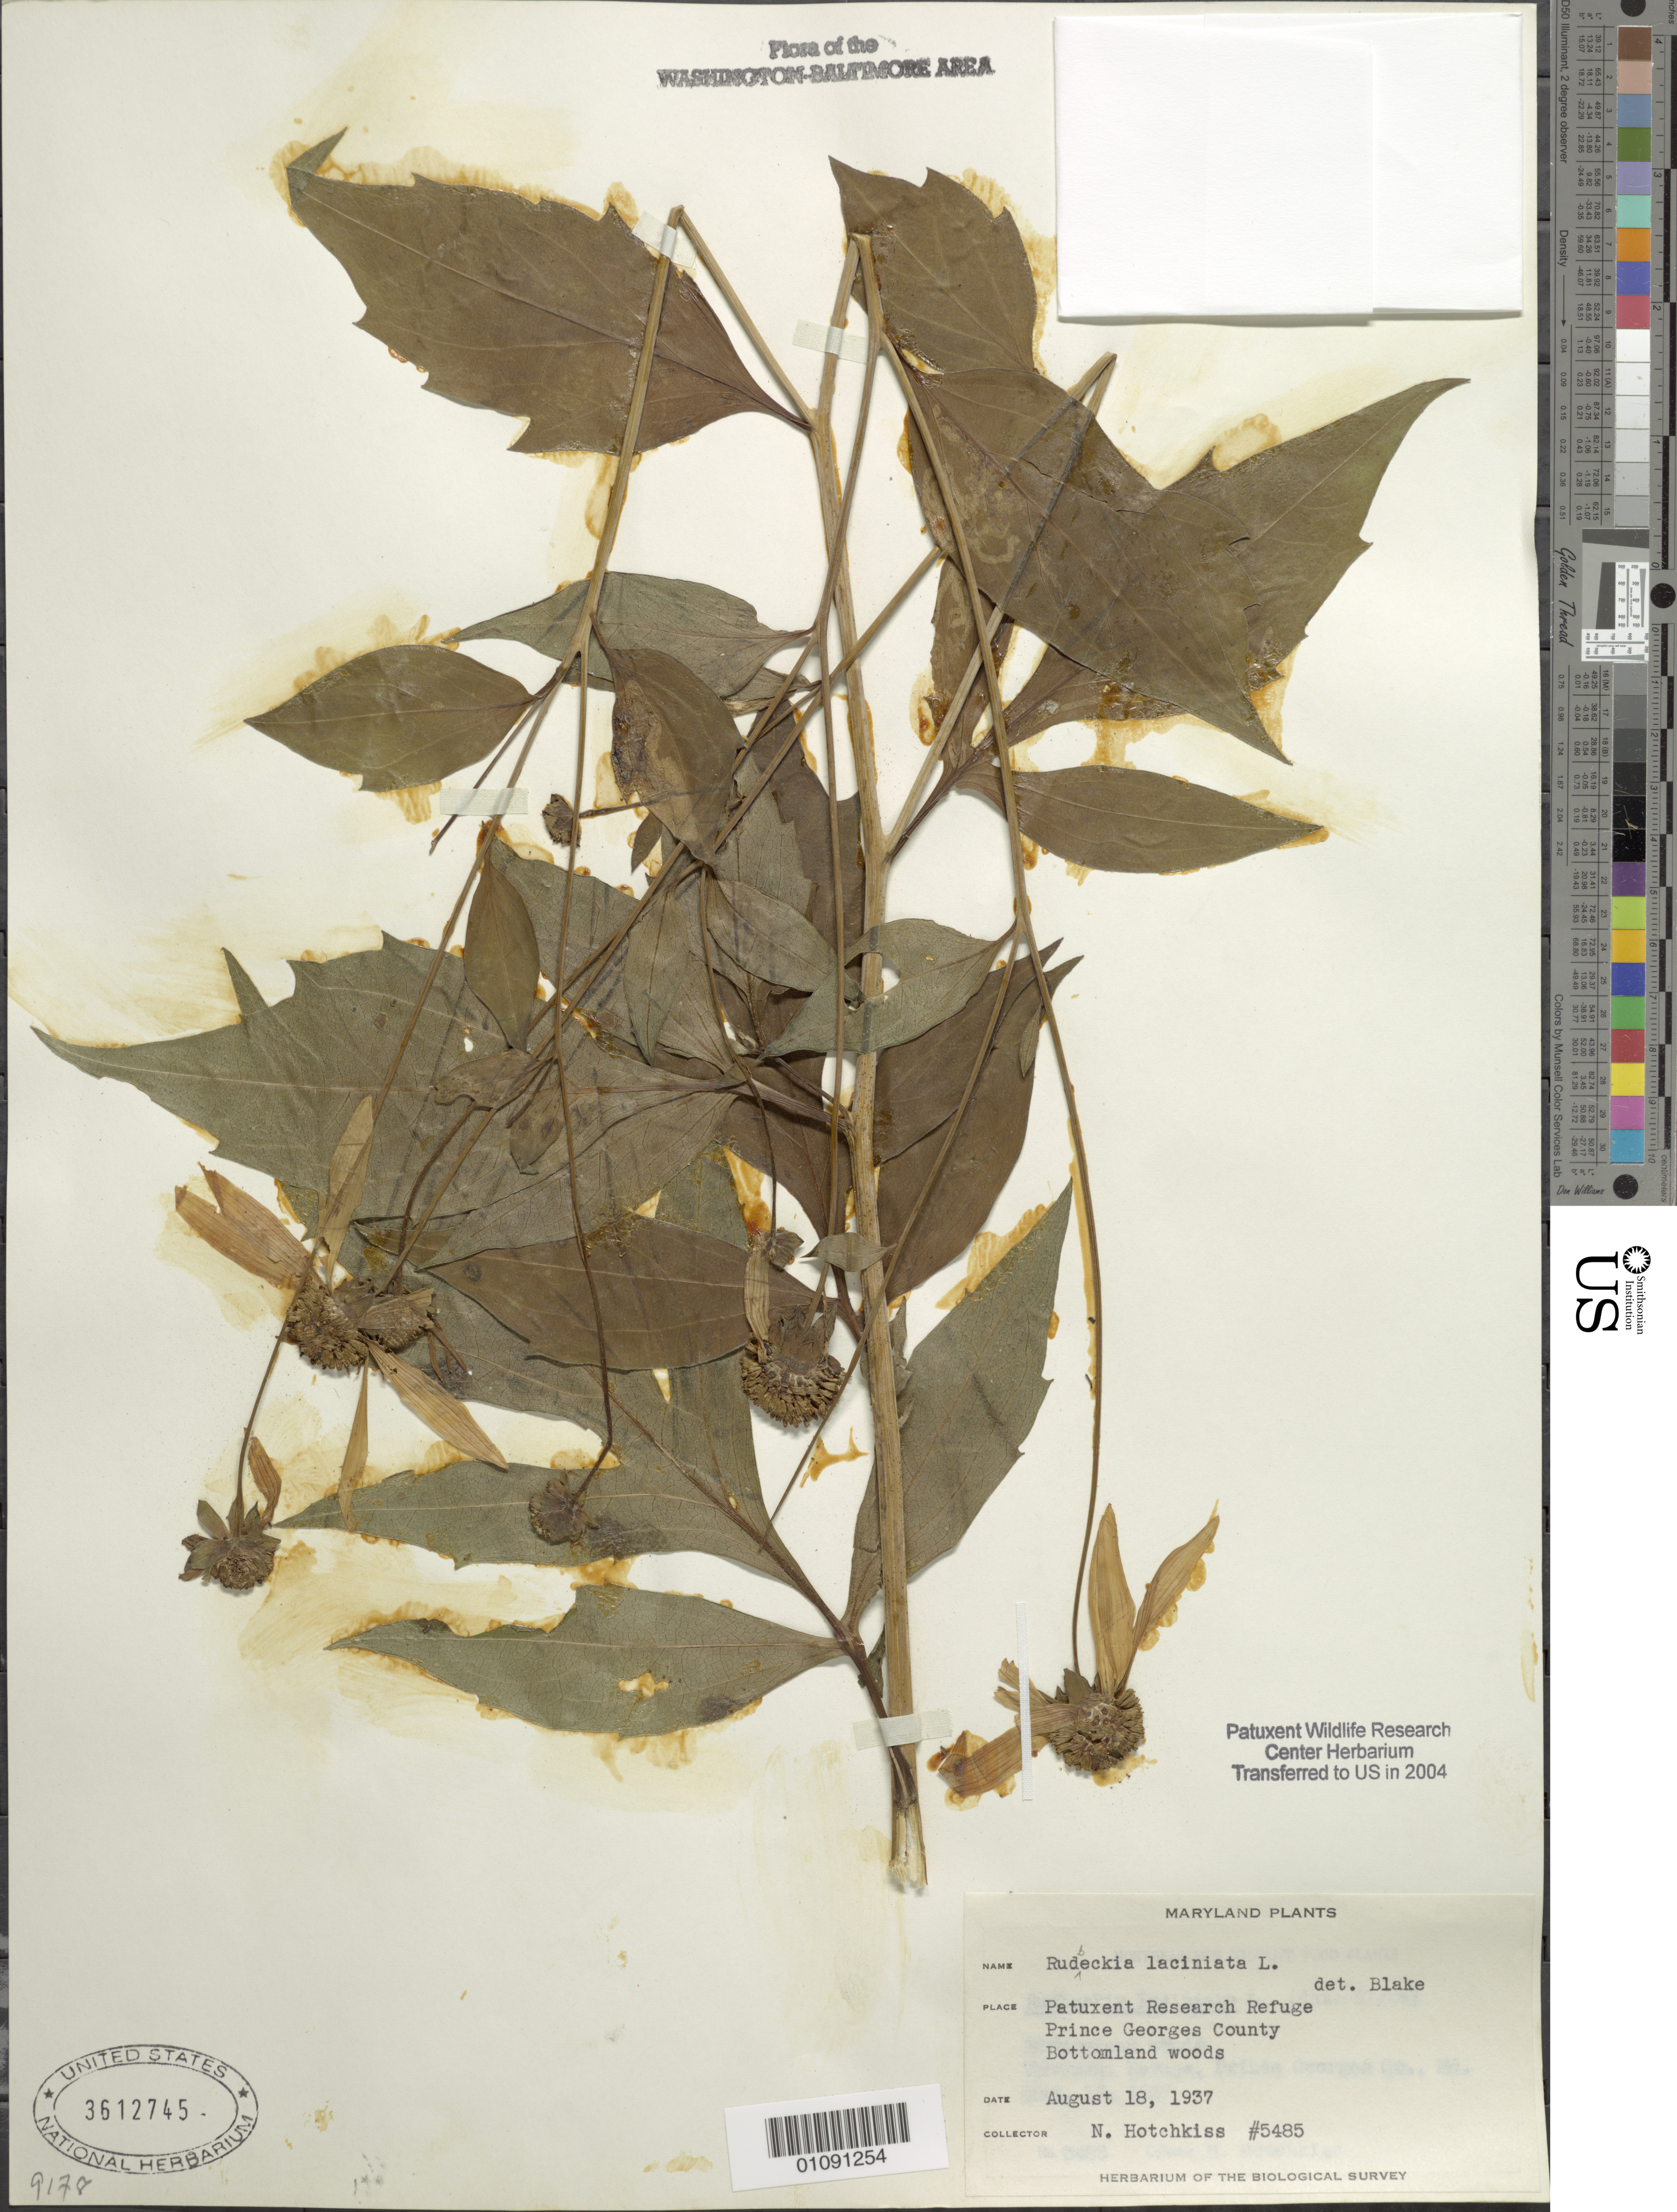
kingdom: Plantae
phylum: Tracheophyta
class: Magnoliopsida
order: Asterales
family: Asteraceae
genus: Rudbeckia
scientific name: Rudbeckia laciniata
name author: L.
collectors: N. Hotchkiss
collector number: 5485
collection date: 1937-08-18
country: United States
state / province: Maryland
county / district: Prince George's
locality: Patuxent Wildlife Refuge.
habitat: Bottomland woods.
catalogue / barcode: US 3612745